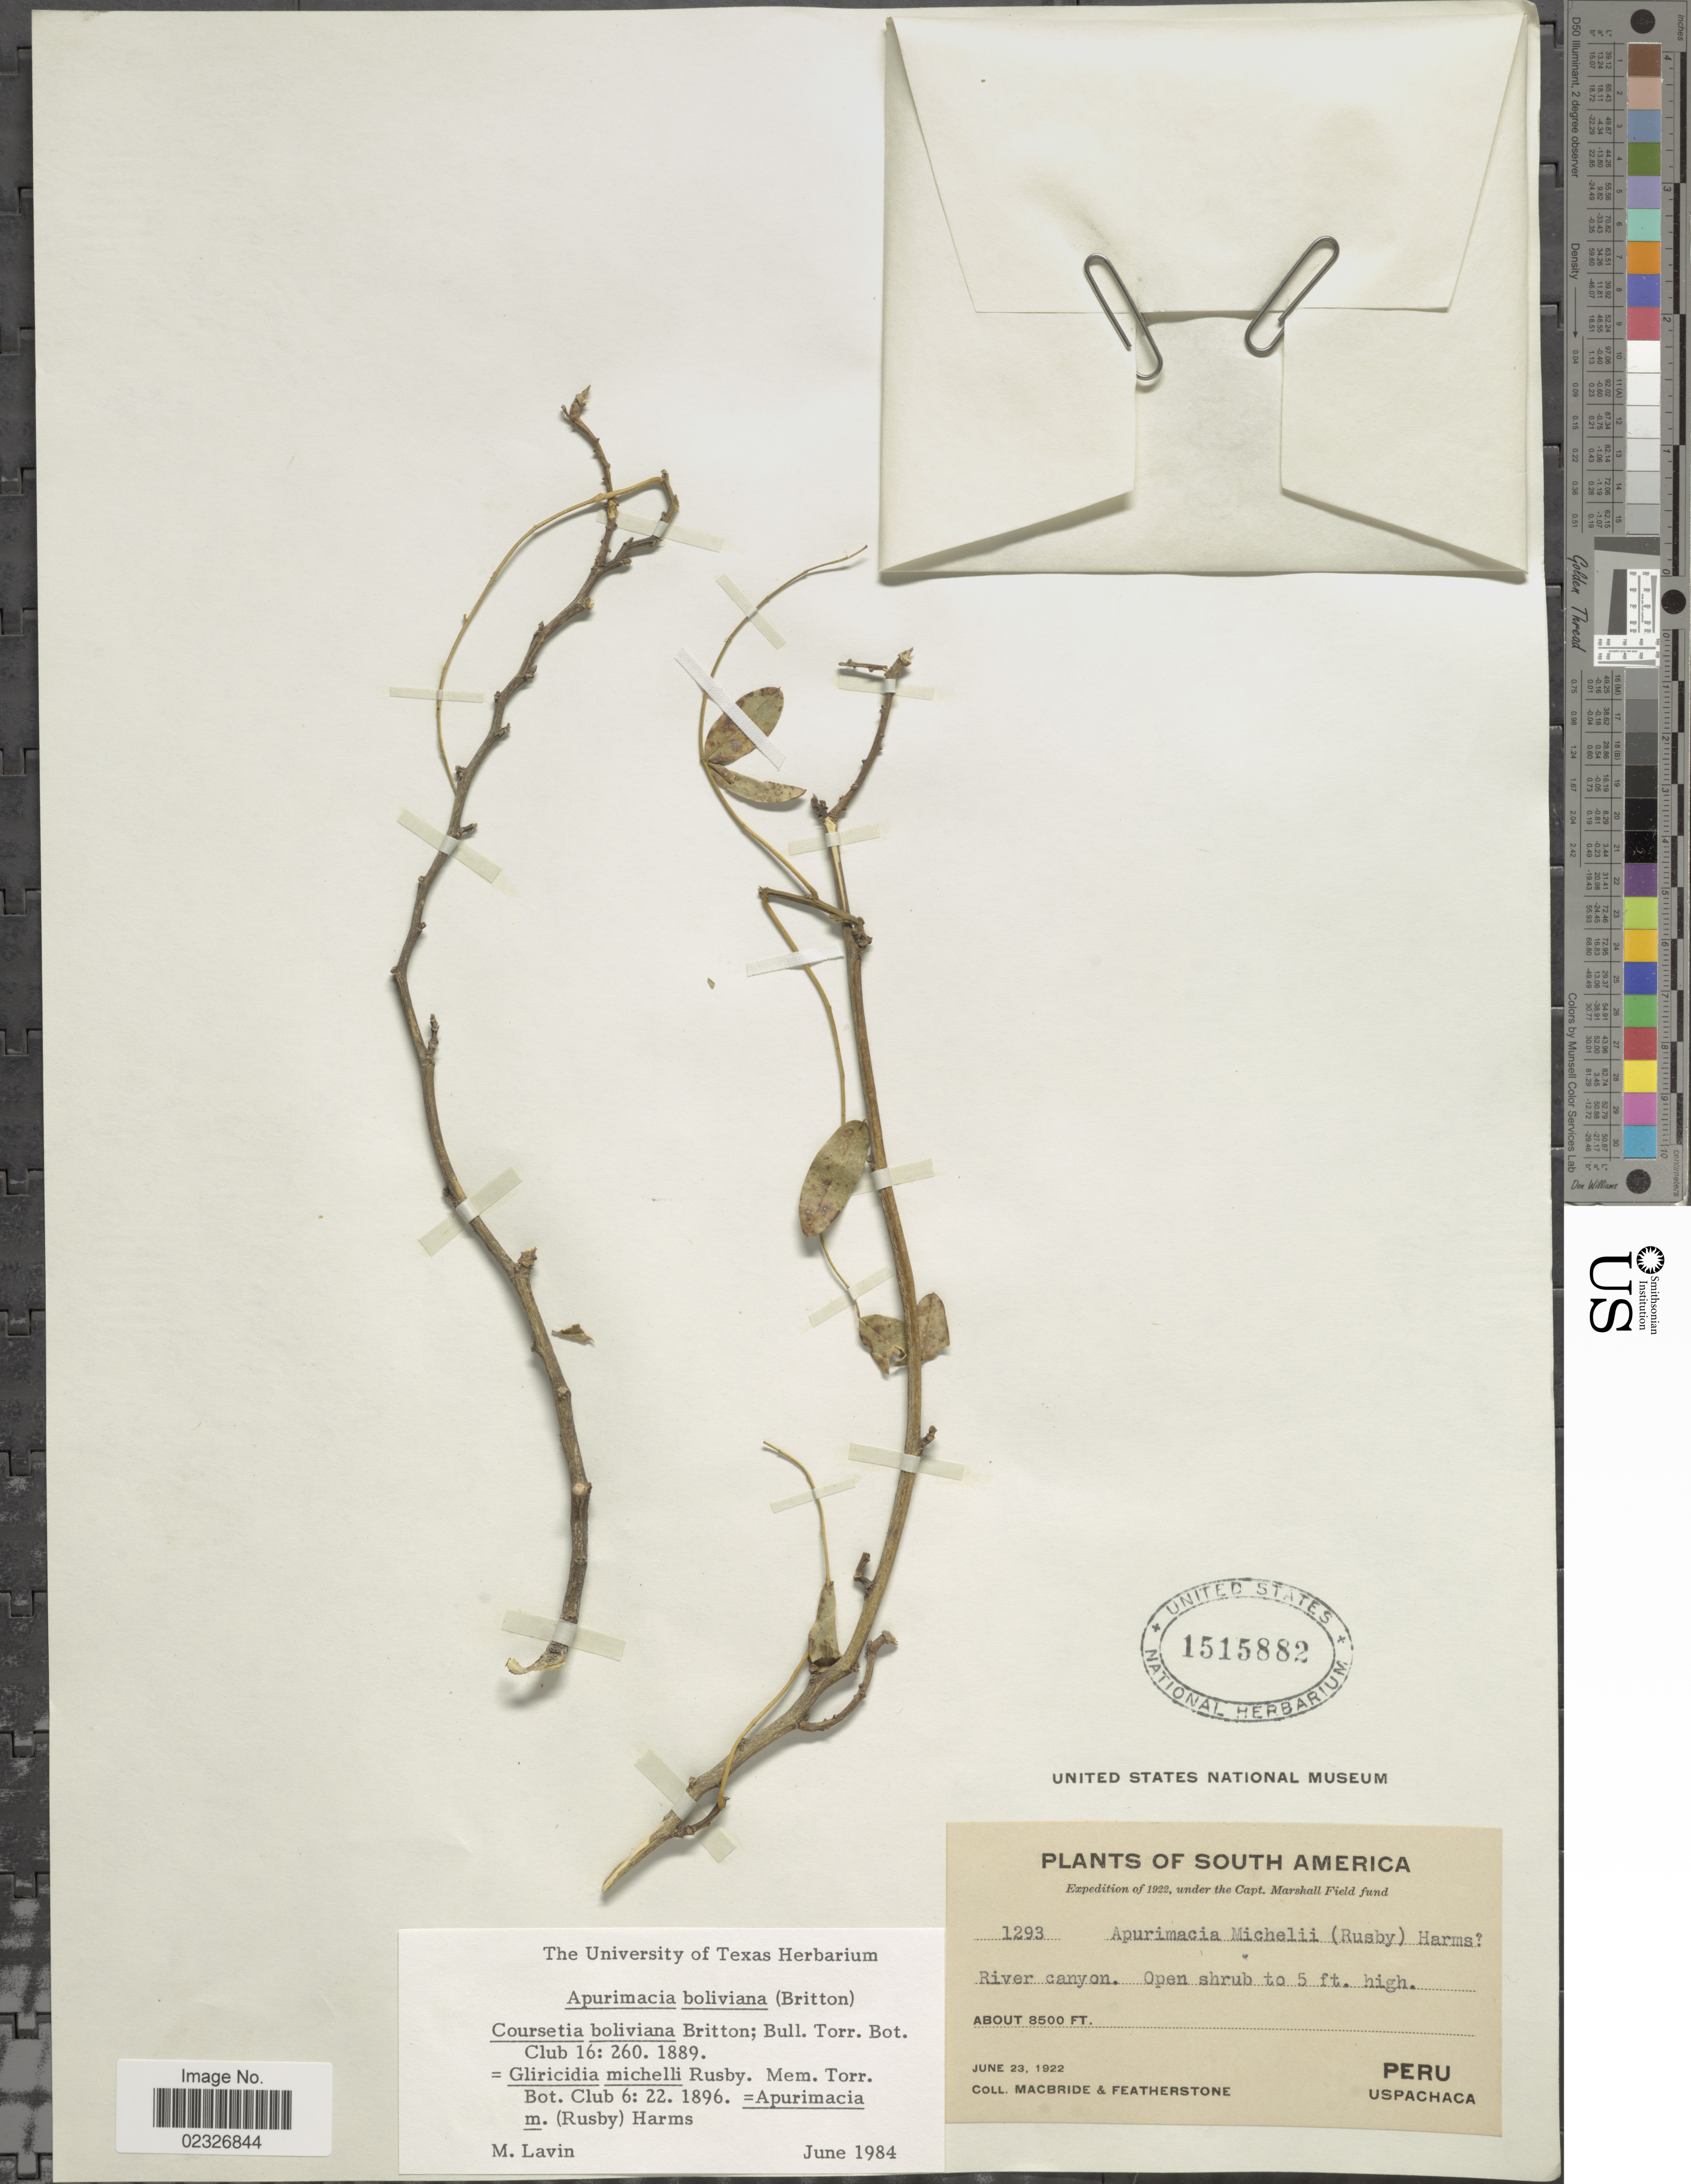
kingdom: Plantae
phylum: Tracheophyta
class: Magnoliopsida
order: Fabales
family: Fabaceae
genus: Apurimacia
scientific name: Apurimacia boliviana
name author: (Britton) Lavin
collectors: Macbride, -- & -. Featherstone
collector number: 1293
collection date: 1922-06-23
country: Peru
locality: Uspachaca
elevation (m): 2591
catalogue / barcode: US 1515882